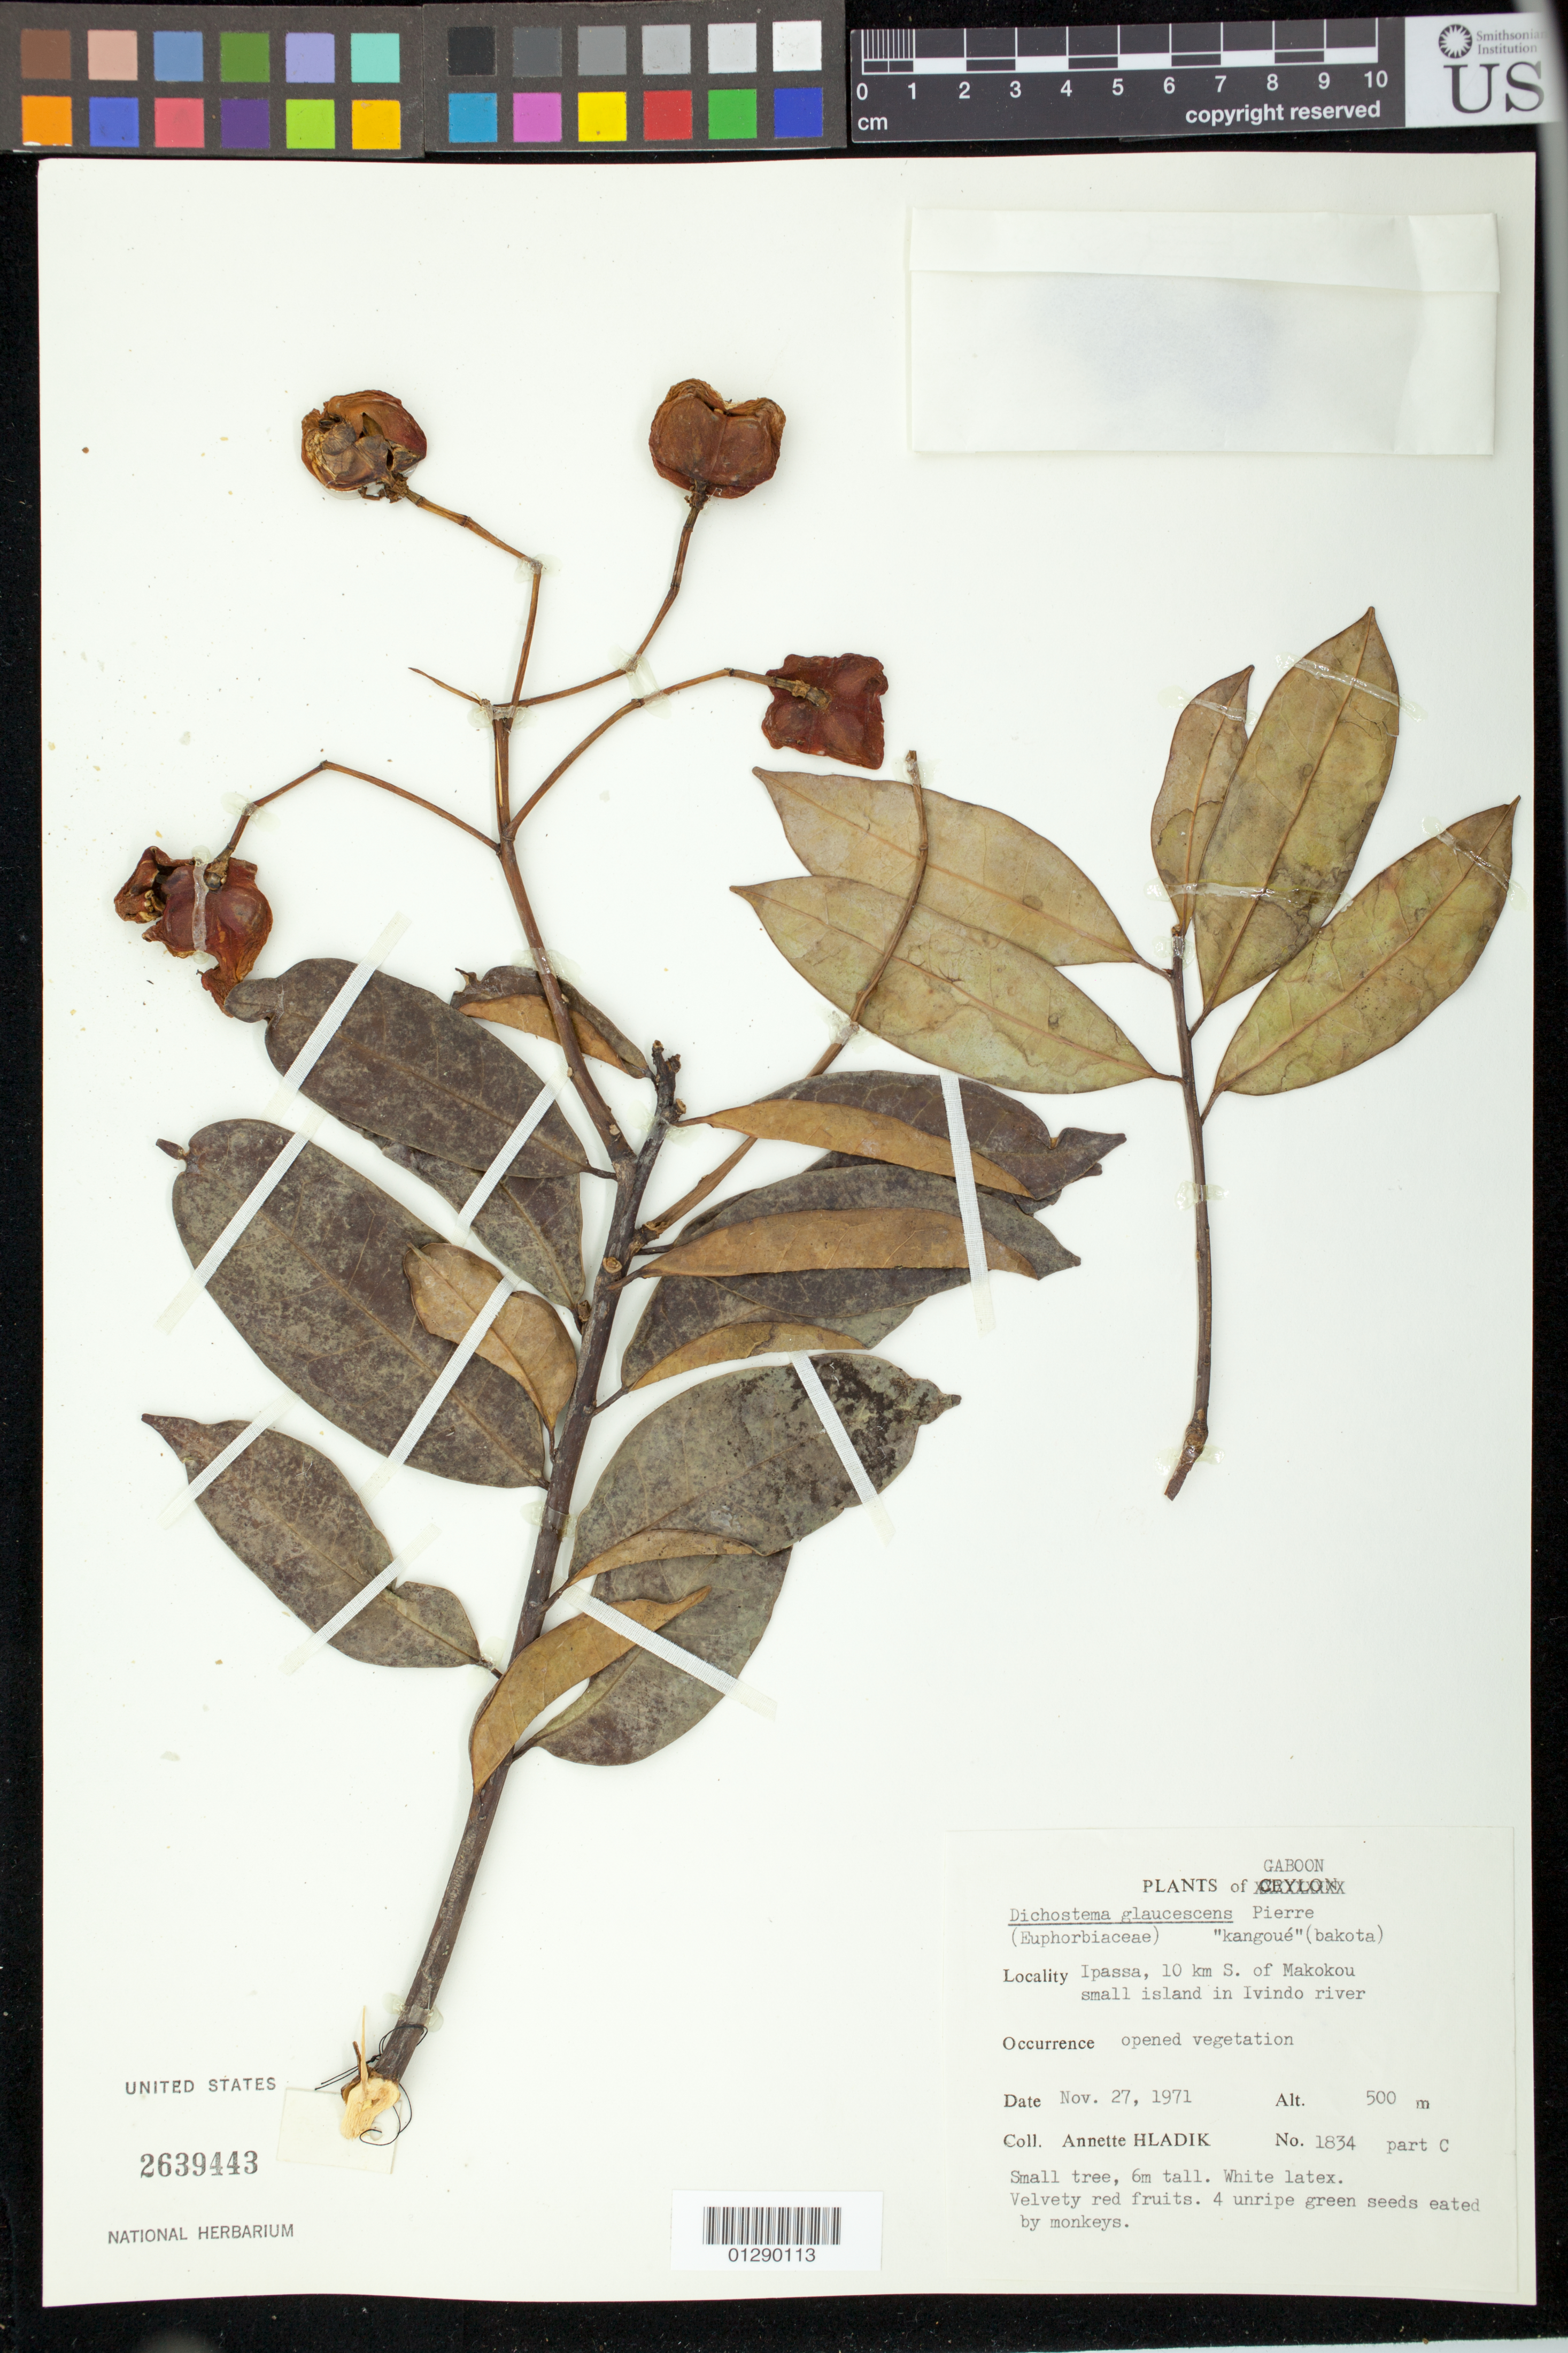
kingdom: Plantae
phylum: Tracheophyta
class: Magnoliopsida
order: Malpighiales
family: Euphorbiaceae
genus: Dichostemma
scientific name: Dichostemma glaucescens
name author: Pierre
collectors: A. Hladik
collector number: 1834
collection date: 1971-11-27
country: Gabon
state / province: Ogooue-Ivindo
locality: Ipassa, 10 km. S. of Makokou small island in Ivindo river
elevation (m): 500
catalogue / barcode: US 2639443